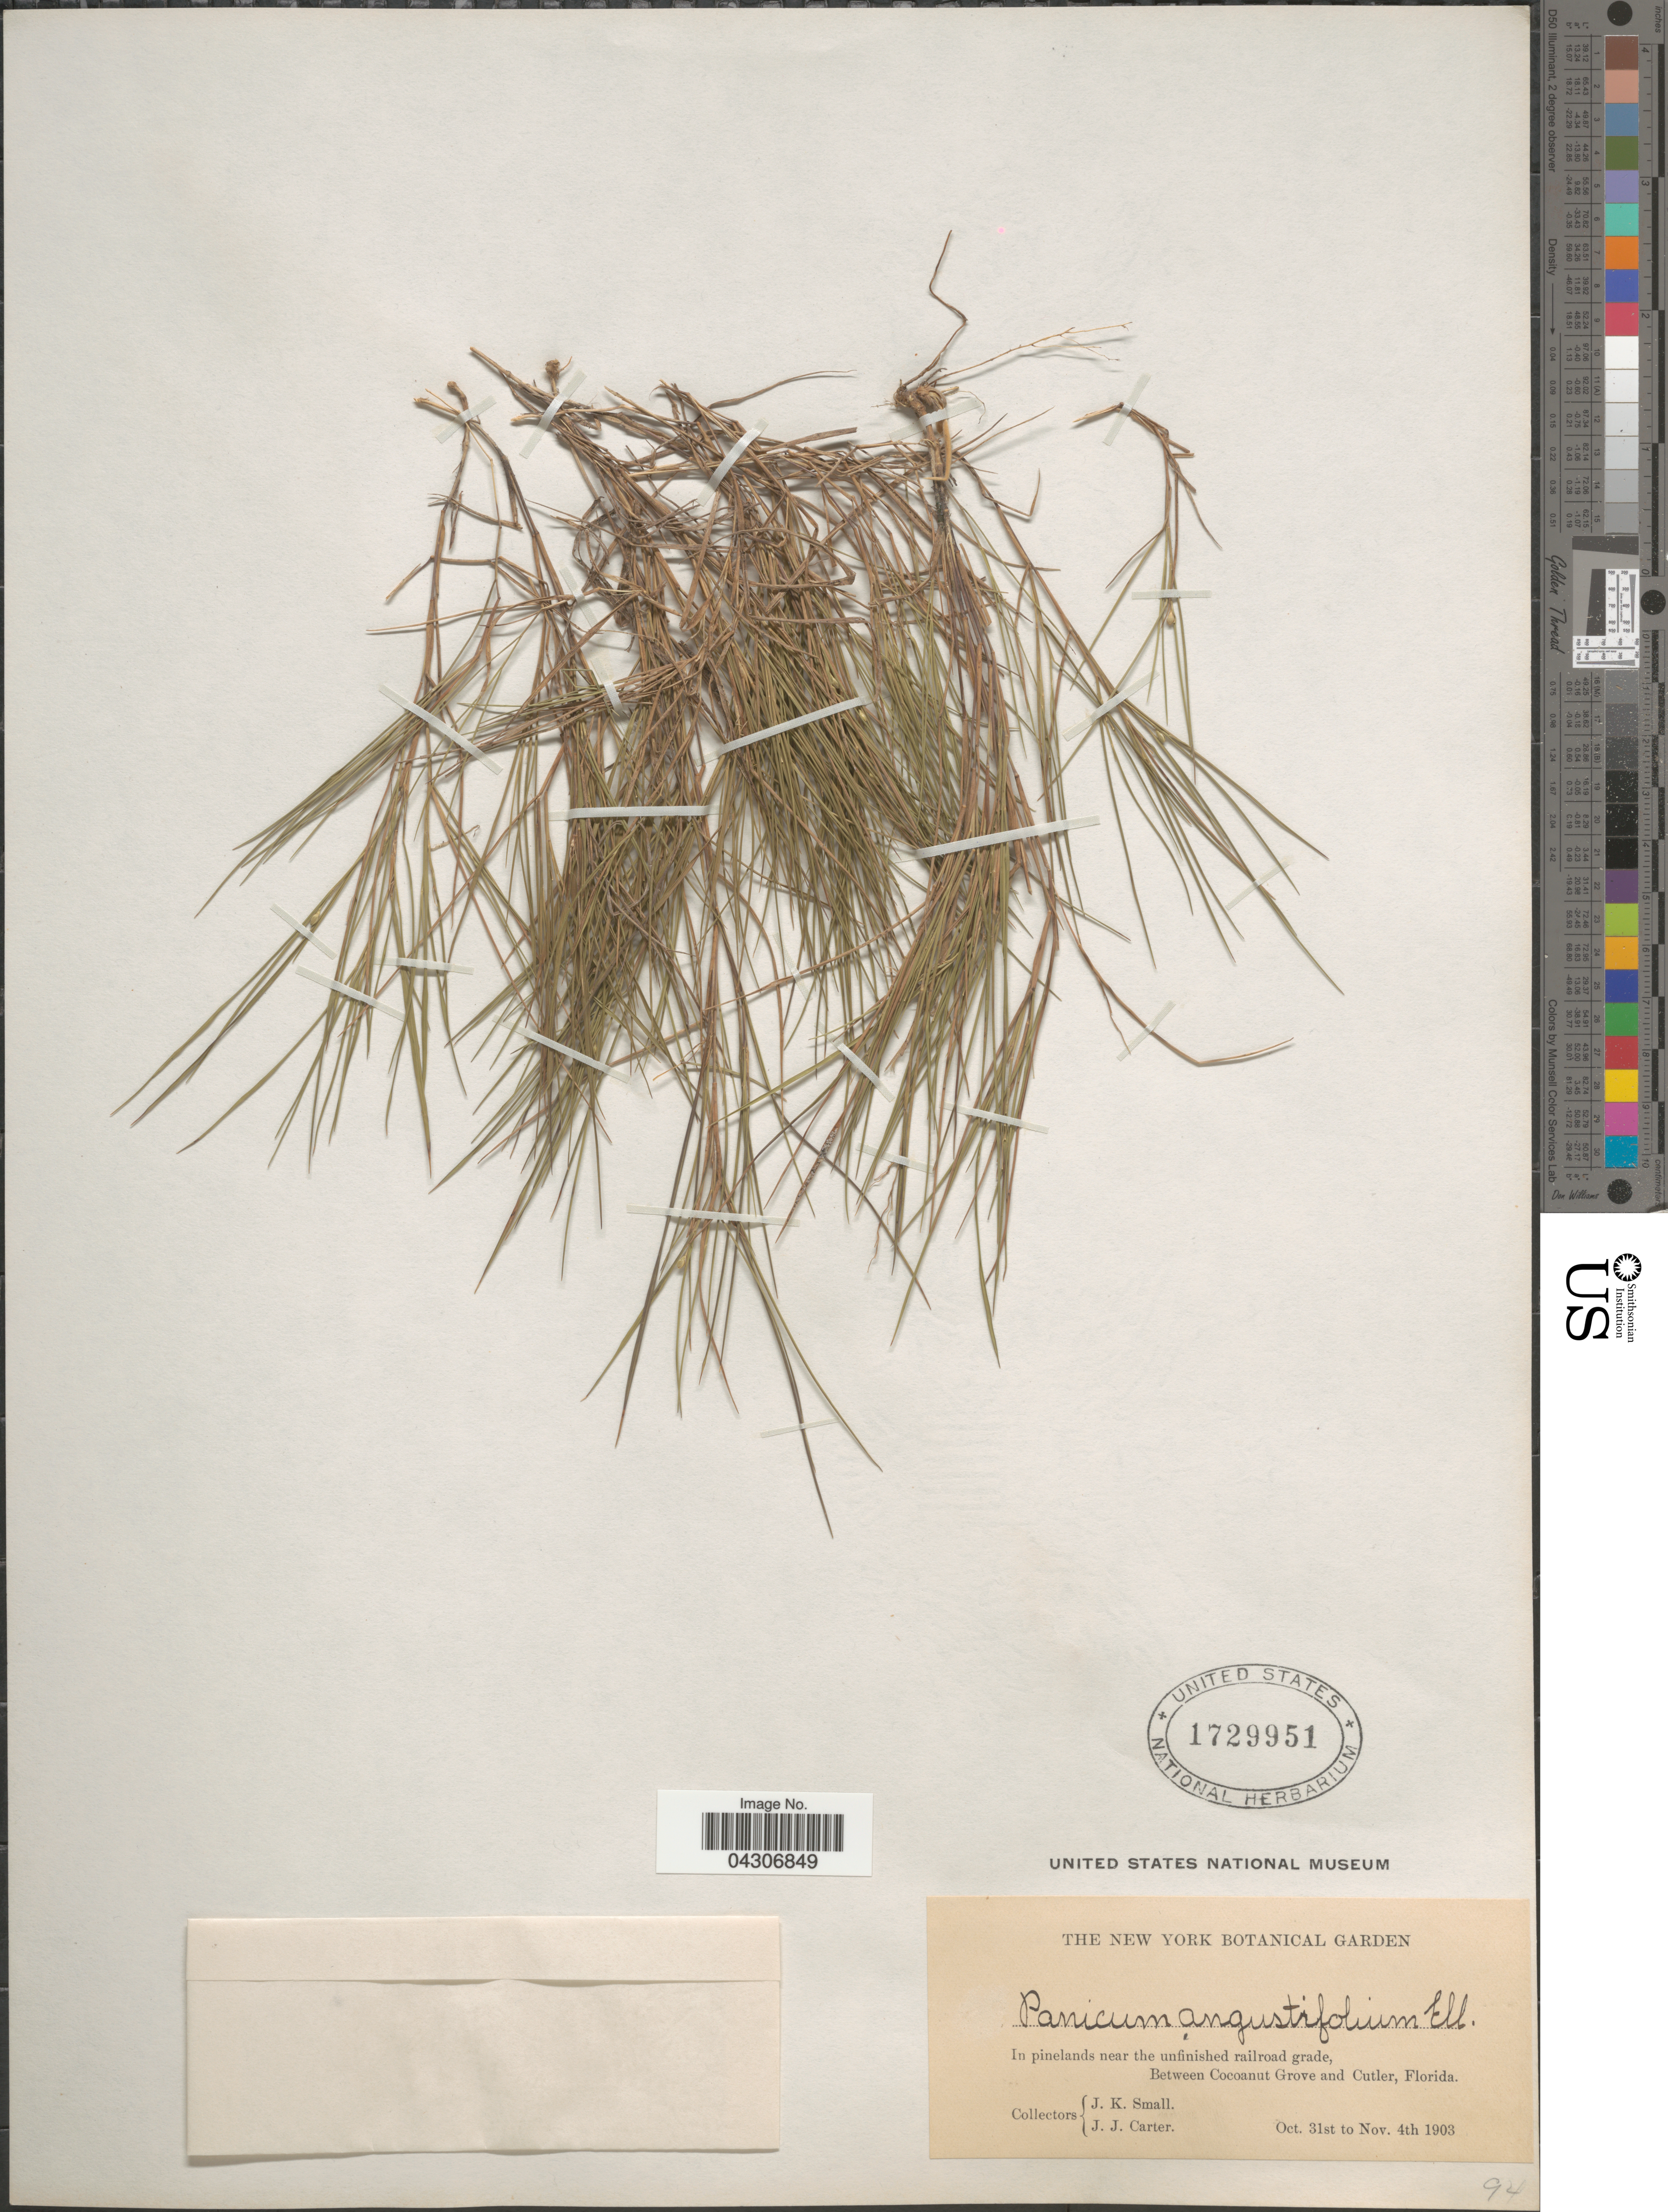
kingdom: Plantae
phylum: Tracheophyta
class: Liliopsida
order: Poales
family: Poaceae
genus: Dichanthelium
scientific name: Dichanthelium aciculare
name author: (Desv. ex Poir.) Gould & C.A. Clark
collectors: J. K. Small & J. Carter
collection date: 1903-10-31/1903-11-04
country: United States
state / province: Florida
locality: In pinelands near the unfinished railroad grade, Between Cocoanut Grove and Cutler.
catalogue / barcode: US 1729951